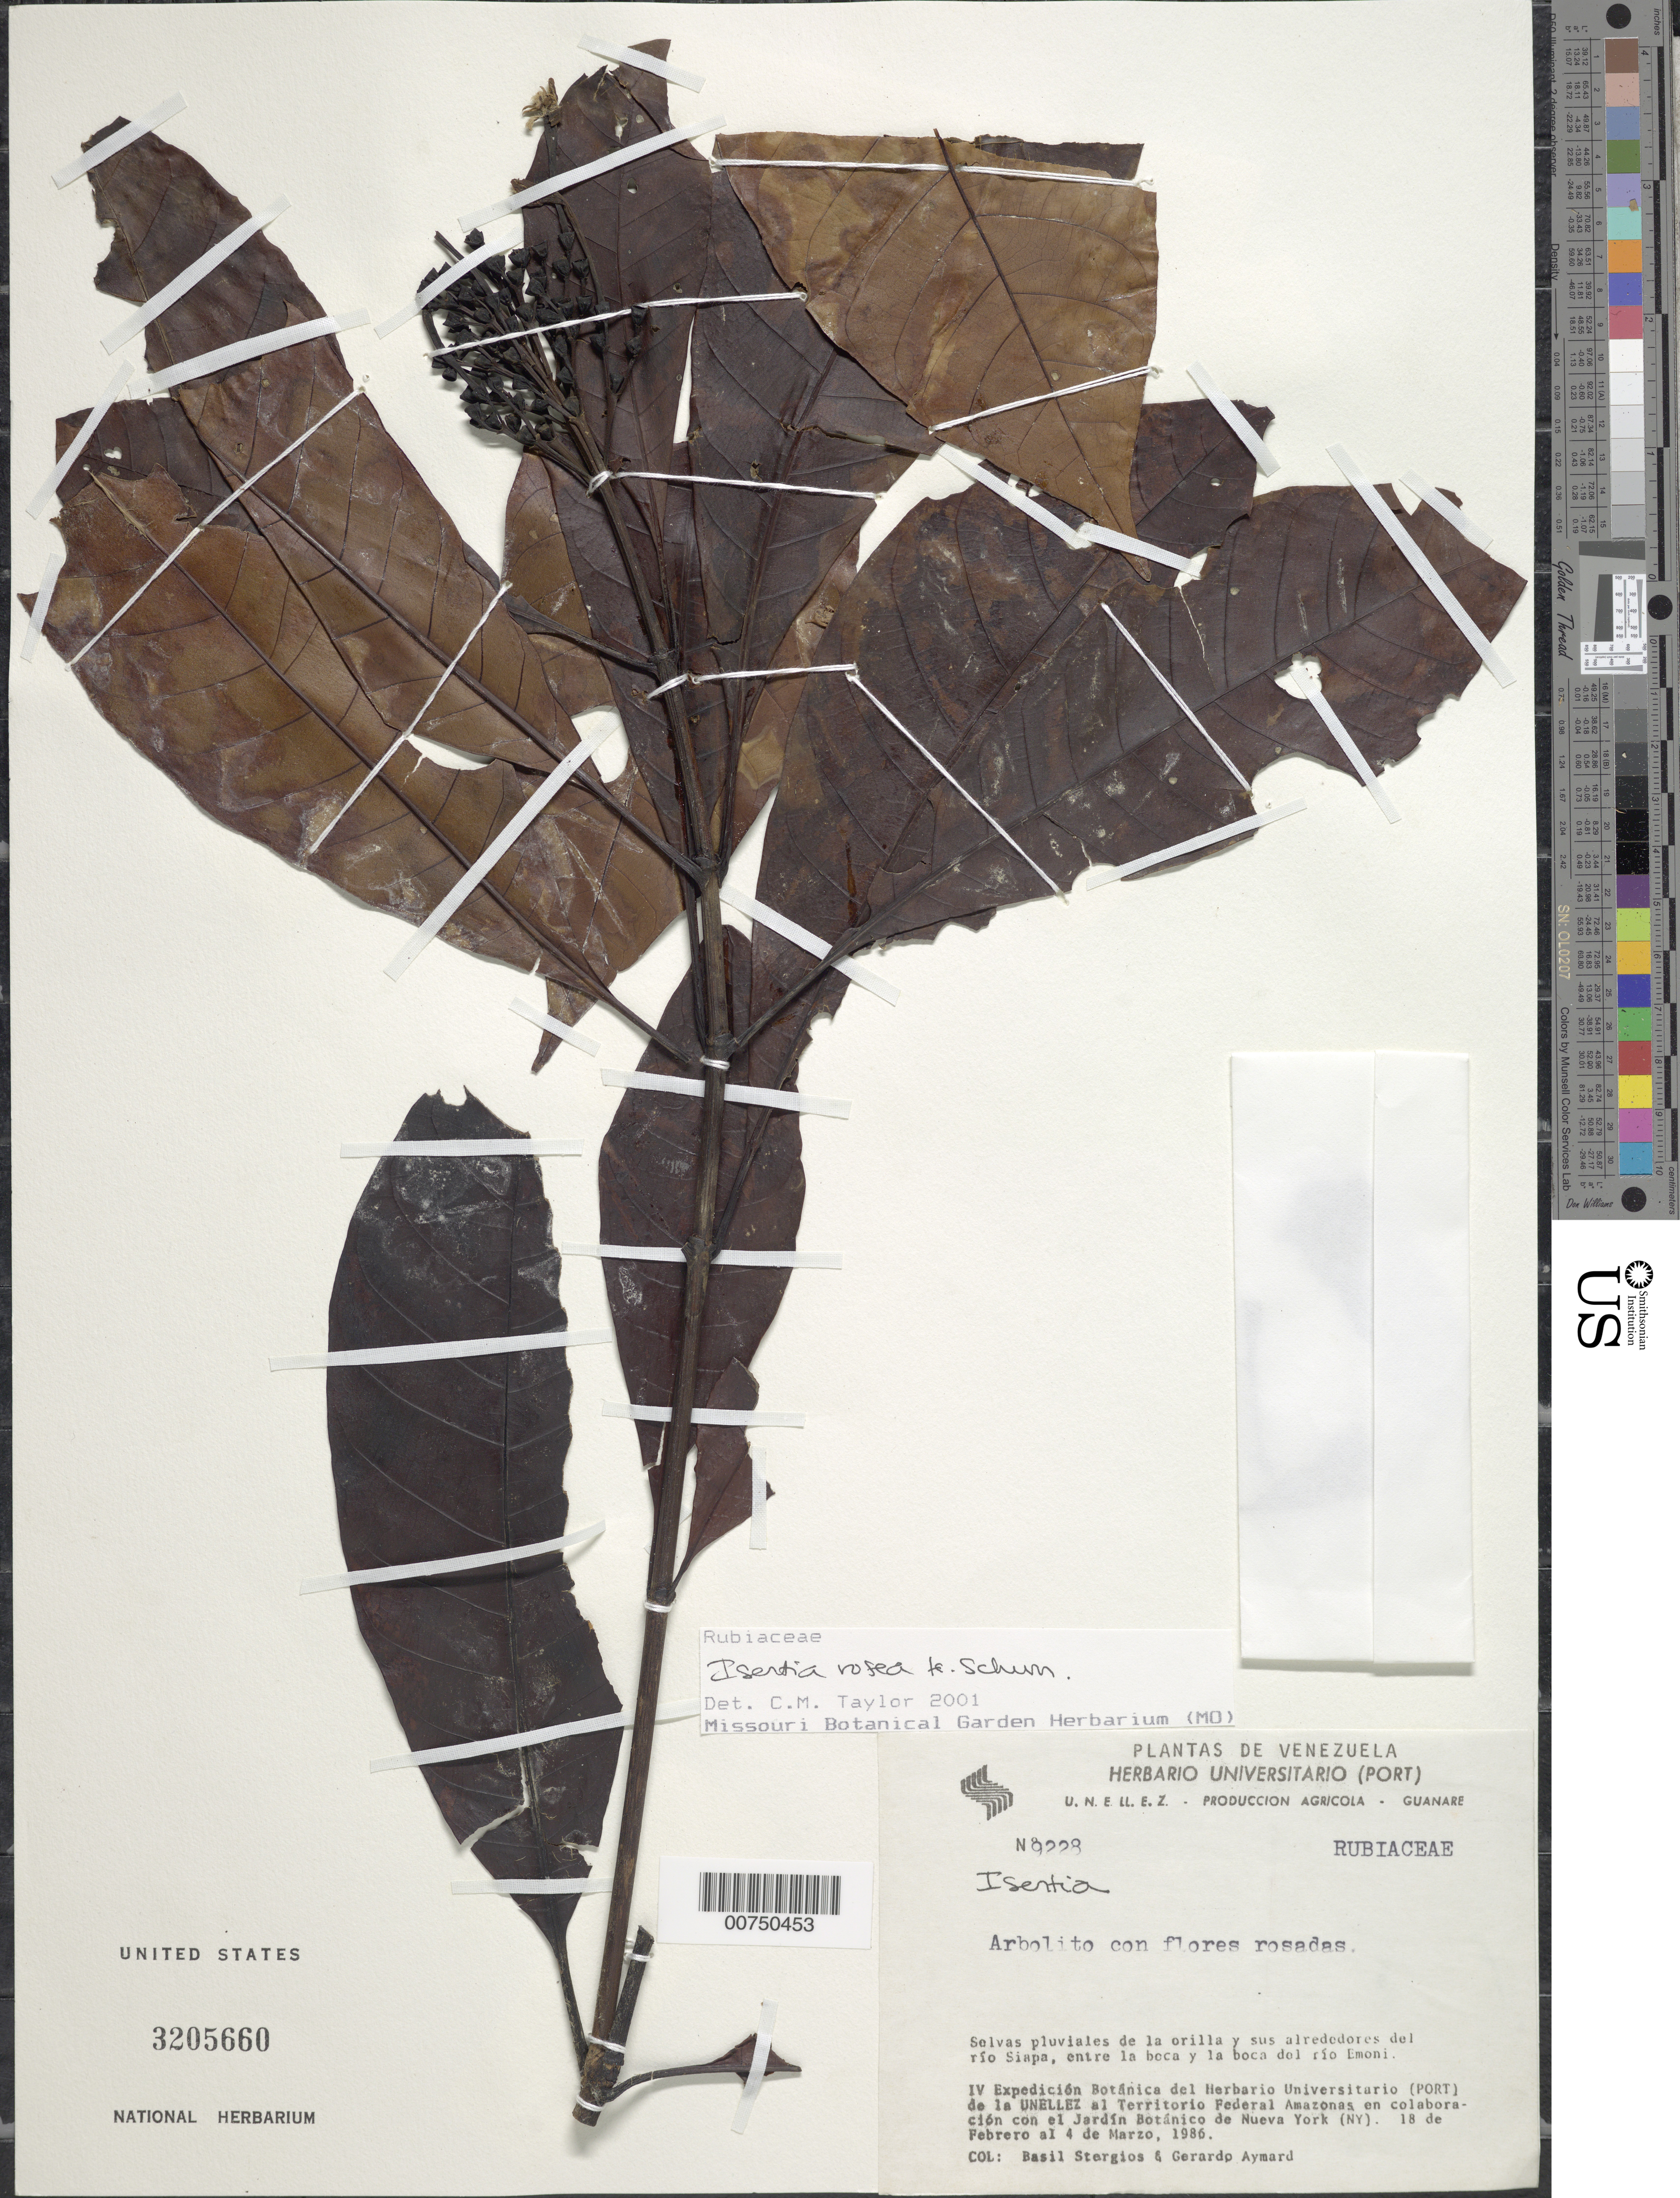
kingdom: Plantae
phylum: Tracheophyta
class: Magnoliopsida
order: Gentianales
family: Rubiaceae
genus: Isertia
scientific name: Isertia rosea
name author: Spruce ex K. Schum.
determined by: Taylor, Charlotte M.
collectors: B. G. Stergios & G. A. Aymard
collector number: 9228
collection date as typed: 18-Feb-86 to 4-Mar-86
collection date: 1986-02-18/1986-03-04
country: Venezuela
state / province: Amazonas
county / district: Río Negro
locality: Río Siapa, entre la boca y la boca del Río Emoni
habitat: Selvas pluviales de la orilla y sus alrededores del río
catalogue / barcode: US 3205660